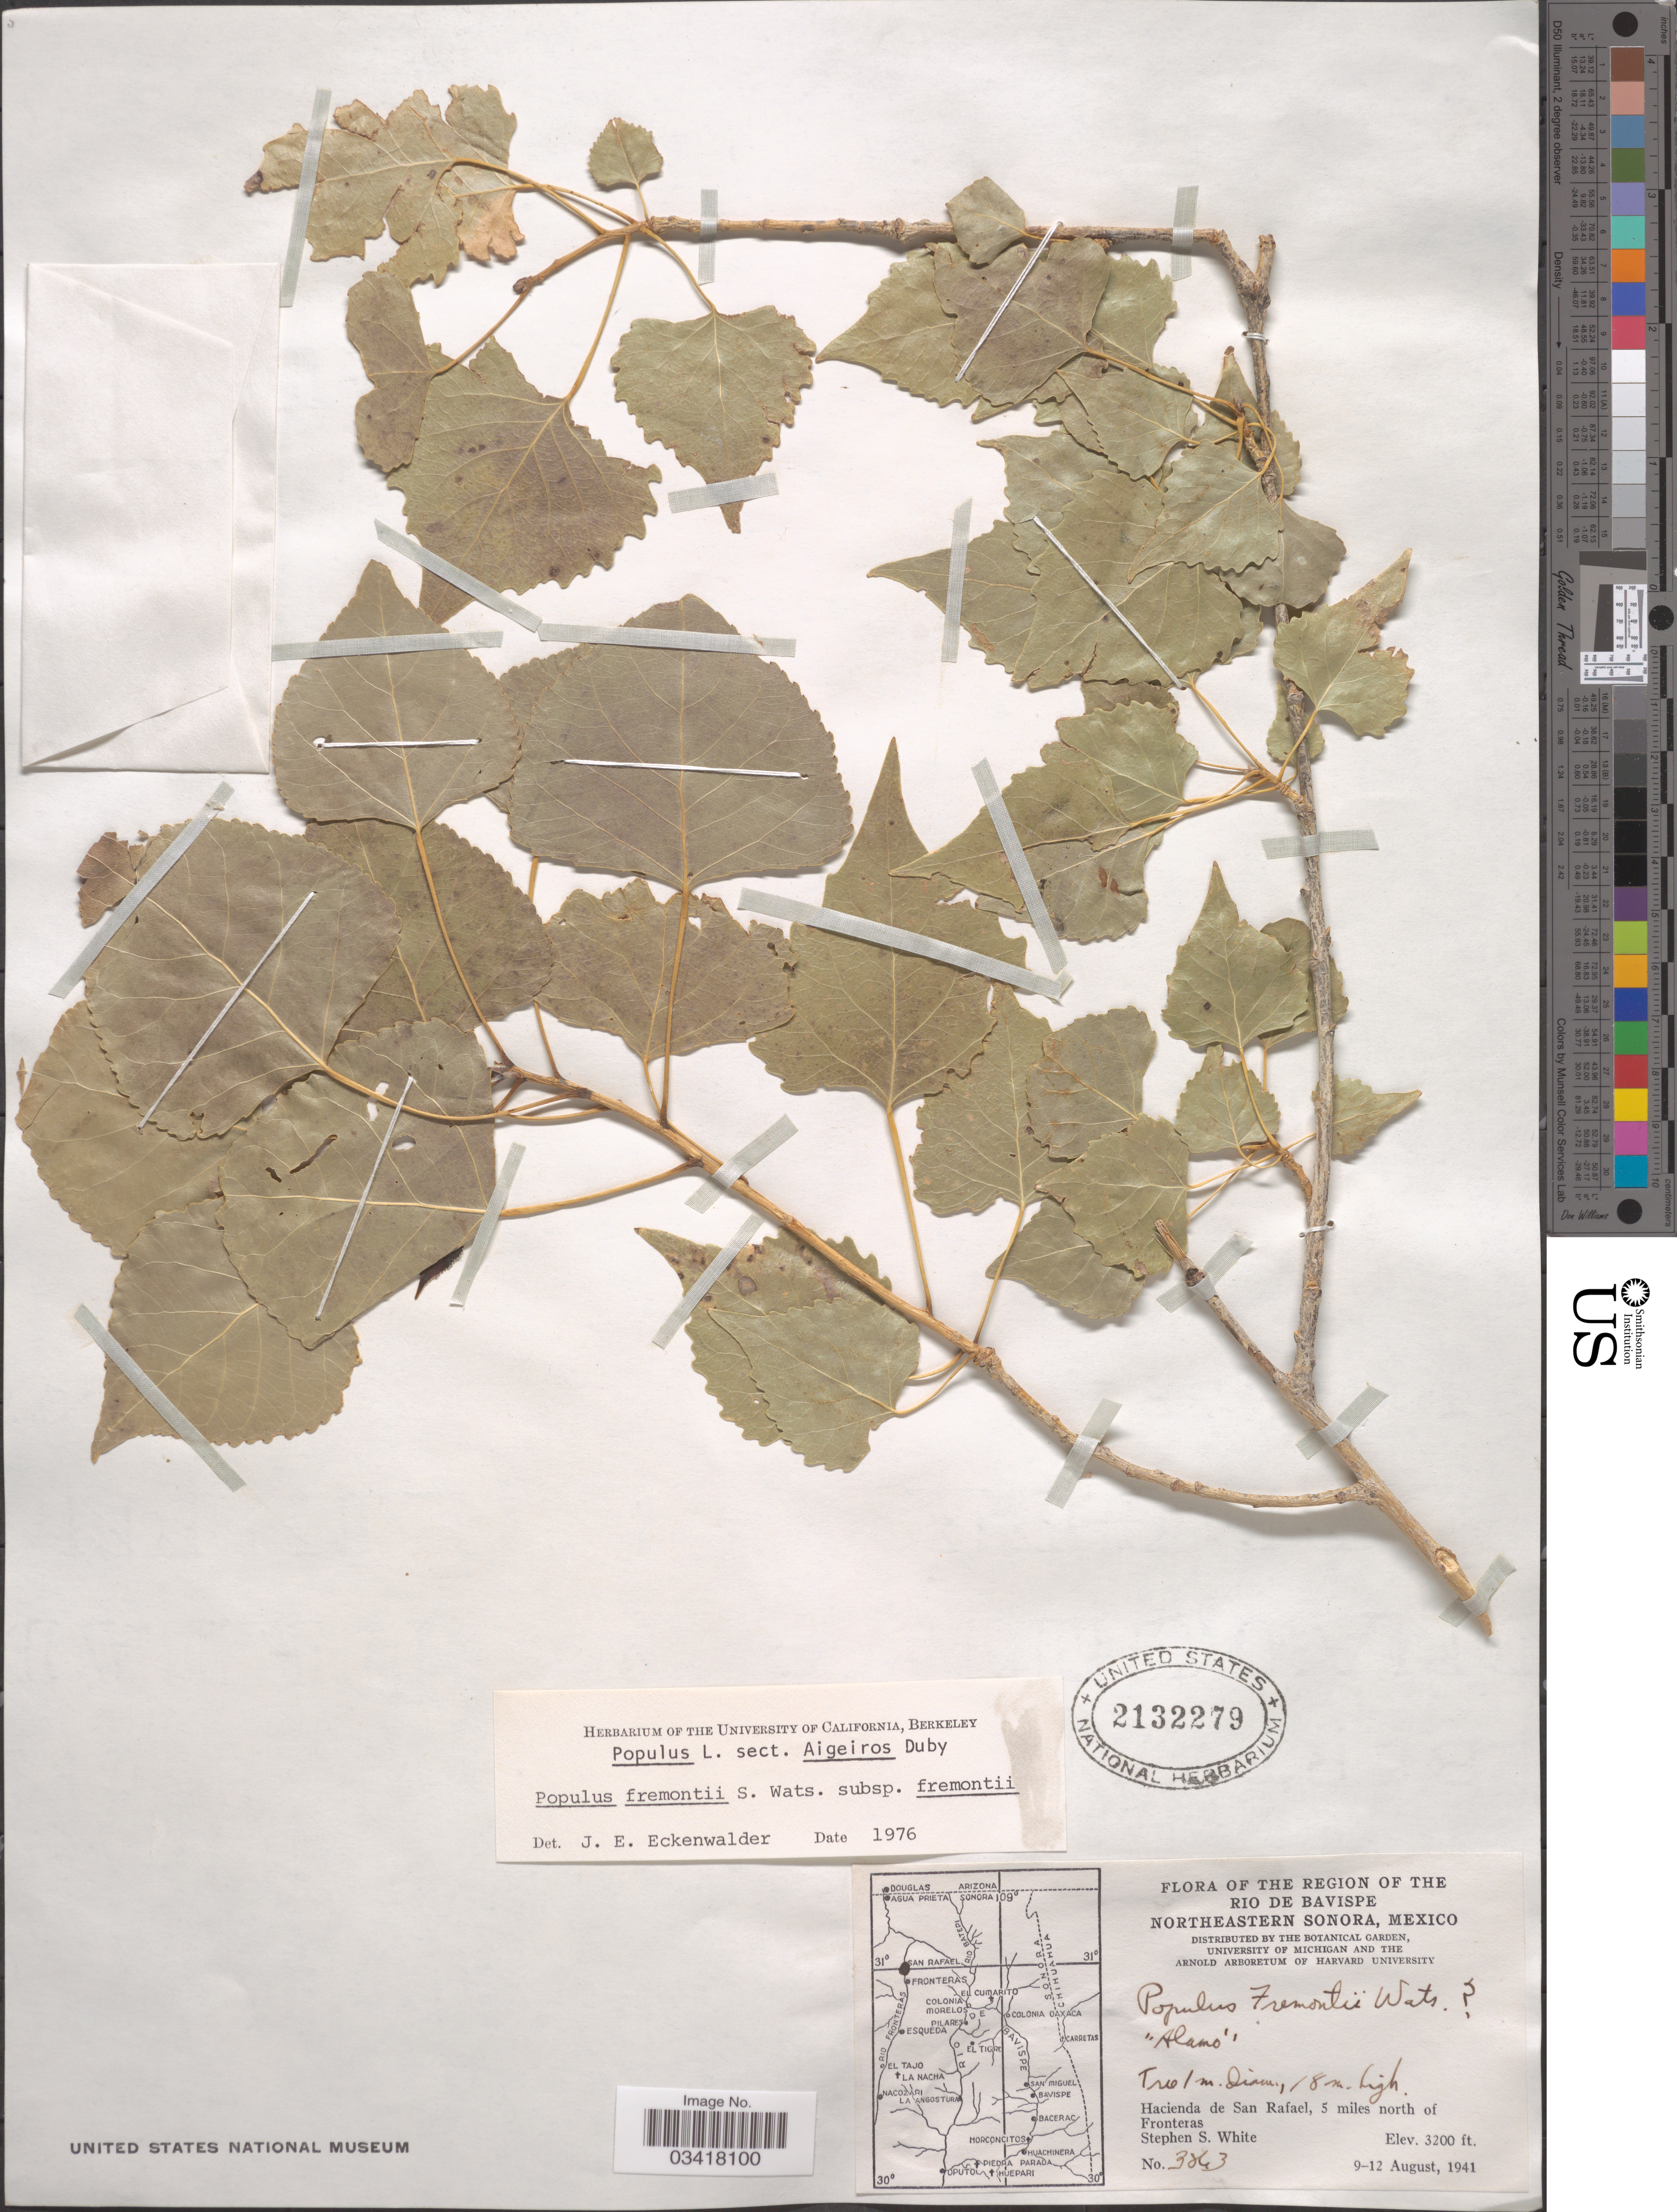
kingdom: Plantae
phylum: Tracheophyta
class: Magnoliopsida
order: Malpighiales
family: Salicaceae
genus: Populus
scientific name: Populus fremontii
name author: S. Watson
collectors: S. S. White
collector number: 3843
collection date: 1941-08-09/1941-08-12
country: Mexico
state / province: Sonora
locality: Region of the Rio de Bavispe. Northeastern Sonora. Hacienda de San Rafael, 5 miles north of Fronteras.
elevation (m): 975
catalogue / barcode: US 2132279